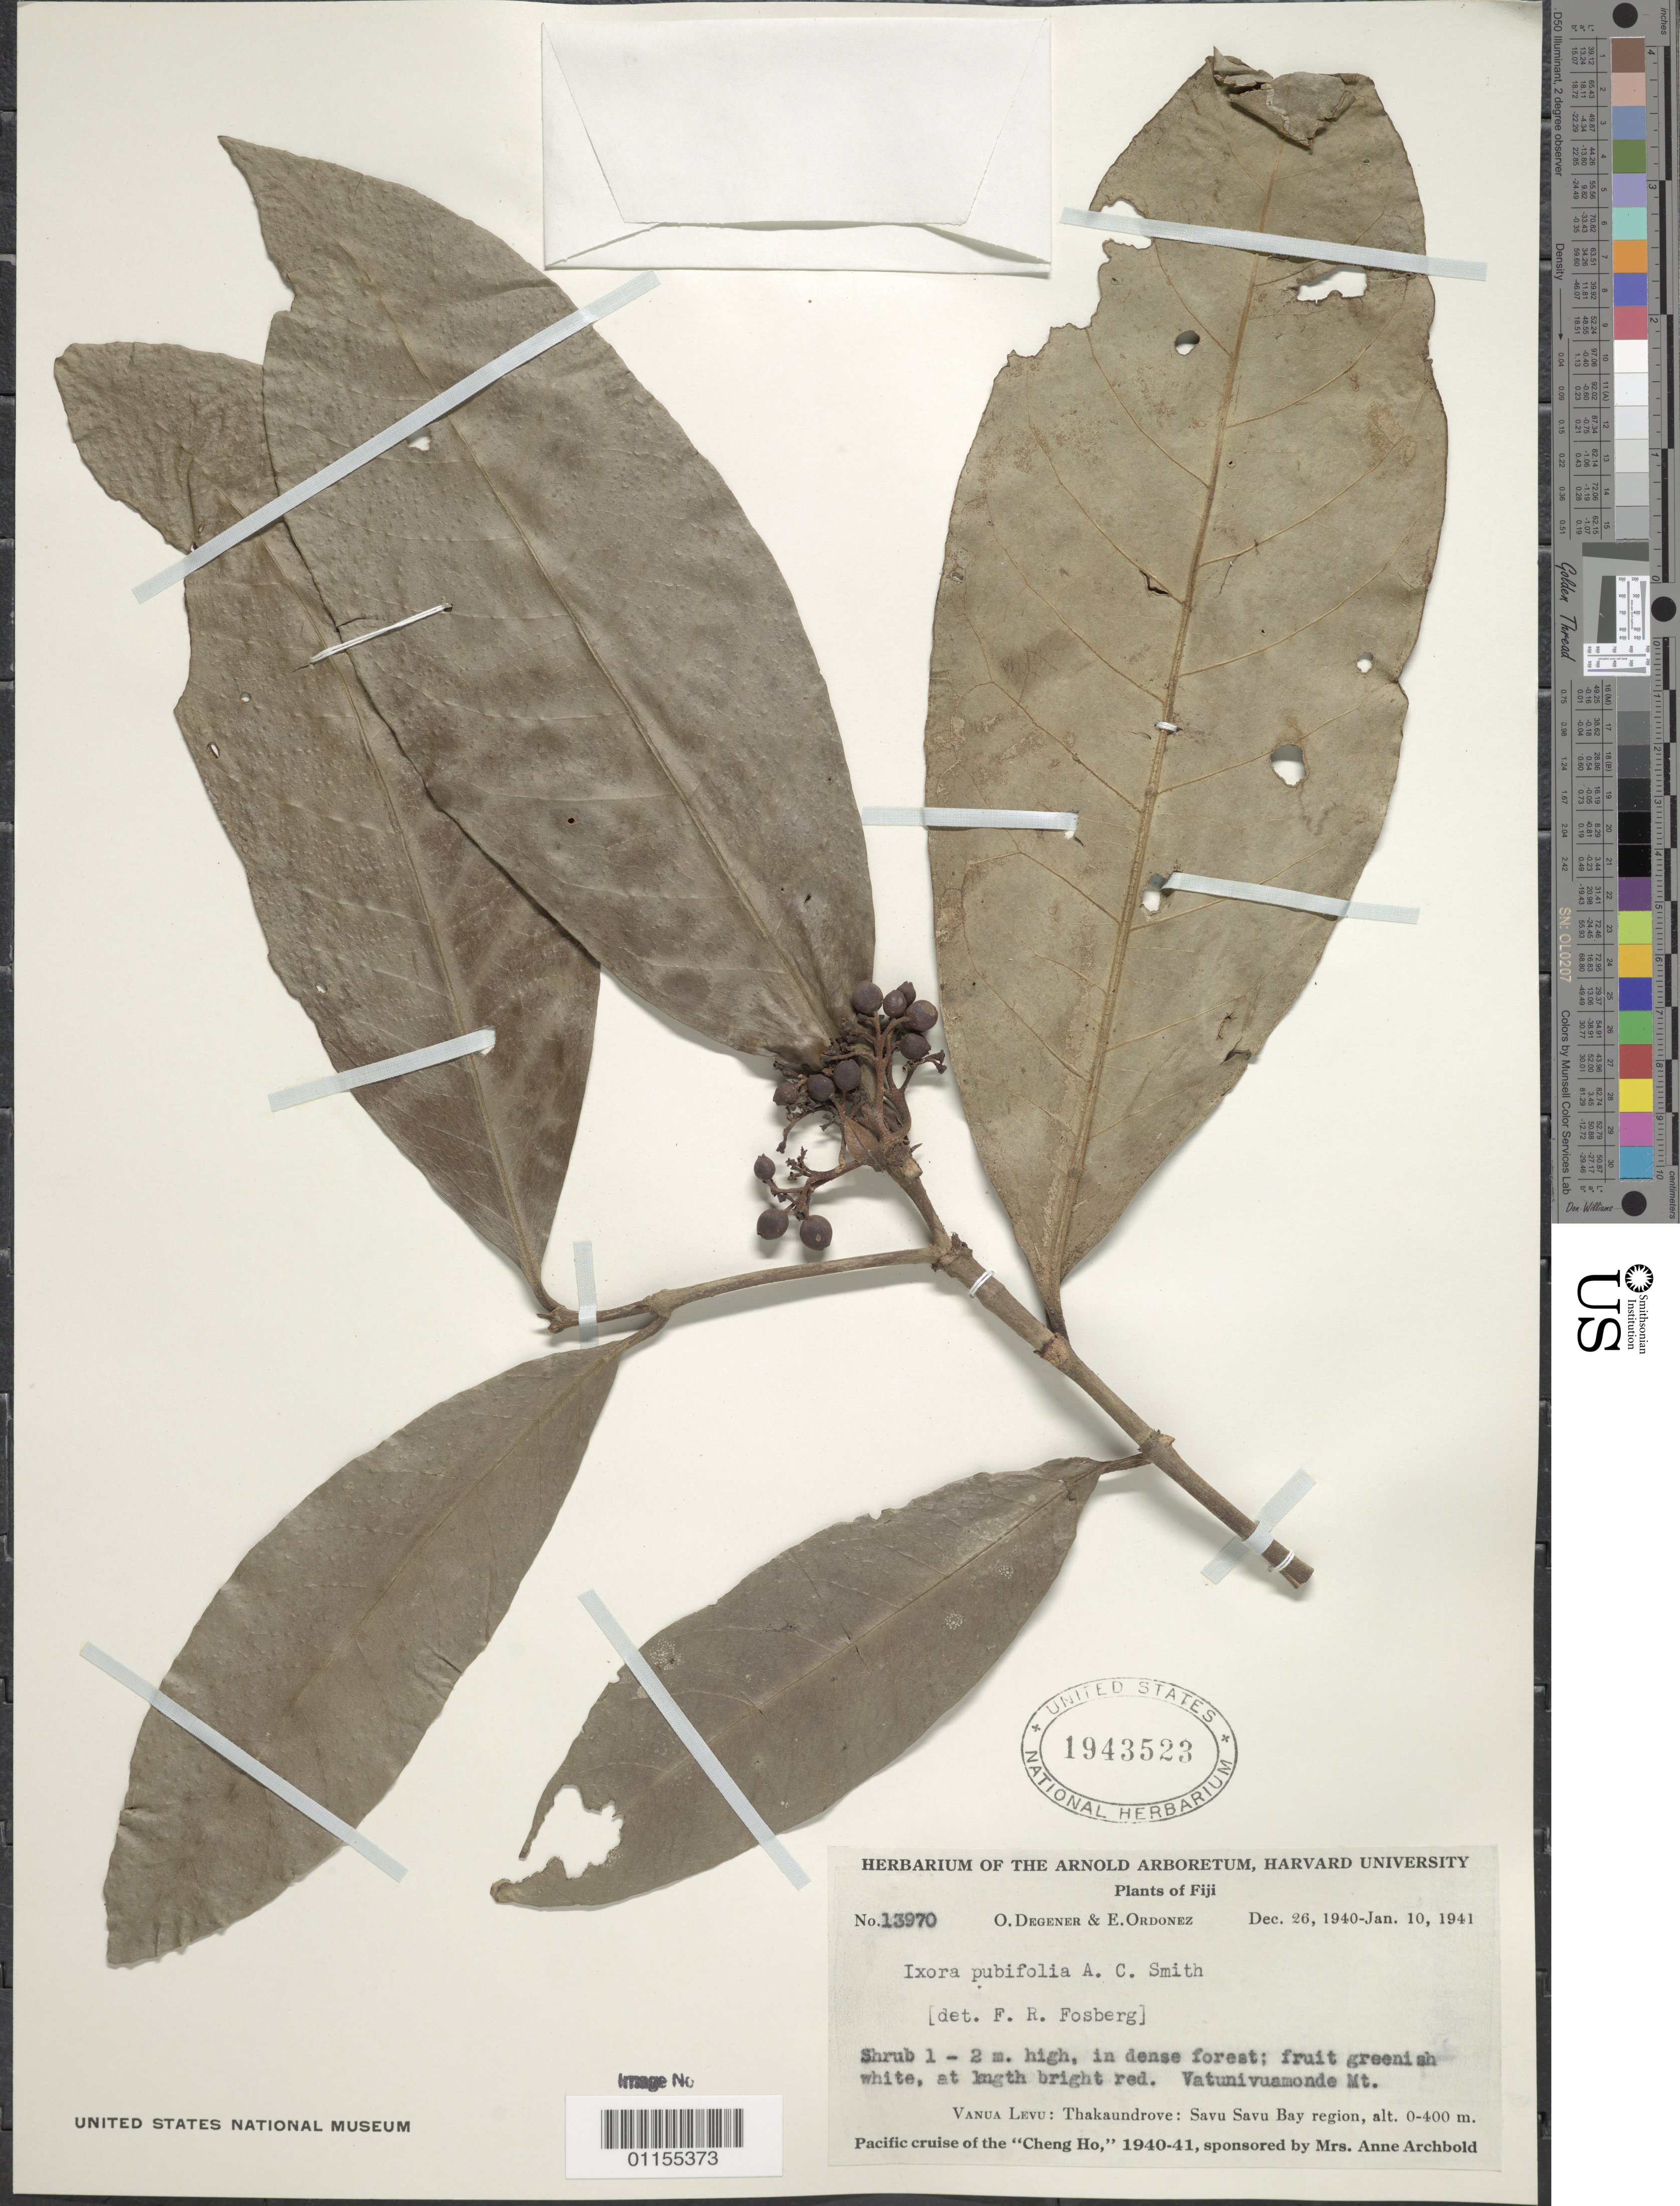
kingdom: Plantae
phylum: Tracheophyta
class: Magnoliopsida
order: Gentianales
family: Rubiaceae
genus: Ixora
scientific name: Ixora pubifolia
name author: A.C. Sm.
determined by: Fosberg, F. R.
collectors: O. Degener & E. Ordonez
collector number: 13970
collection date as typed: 26 Dec 1940 to 10 Jan 1941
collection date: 1940-12-26/1941-01-10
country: Fiji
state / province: Northern Division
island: Vanua Levu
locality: Vatunivuamonde mt, thakaundrove, savu savu bay region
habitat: Dense forest.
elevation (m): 0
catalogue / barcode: US 1943523